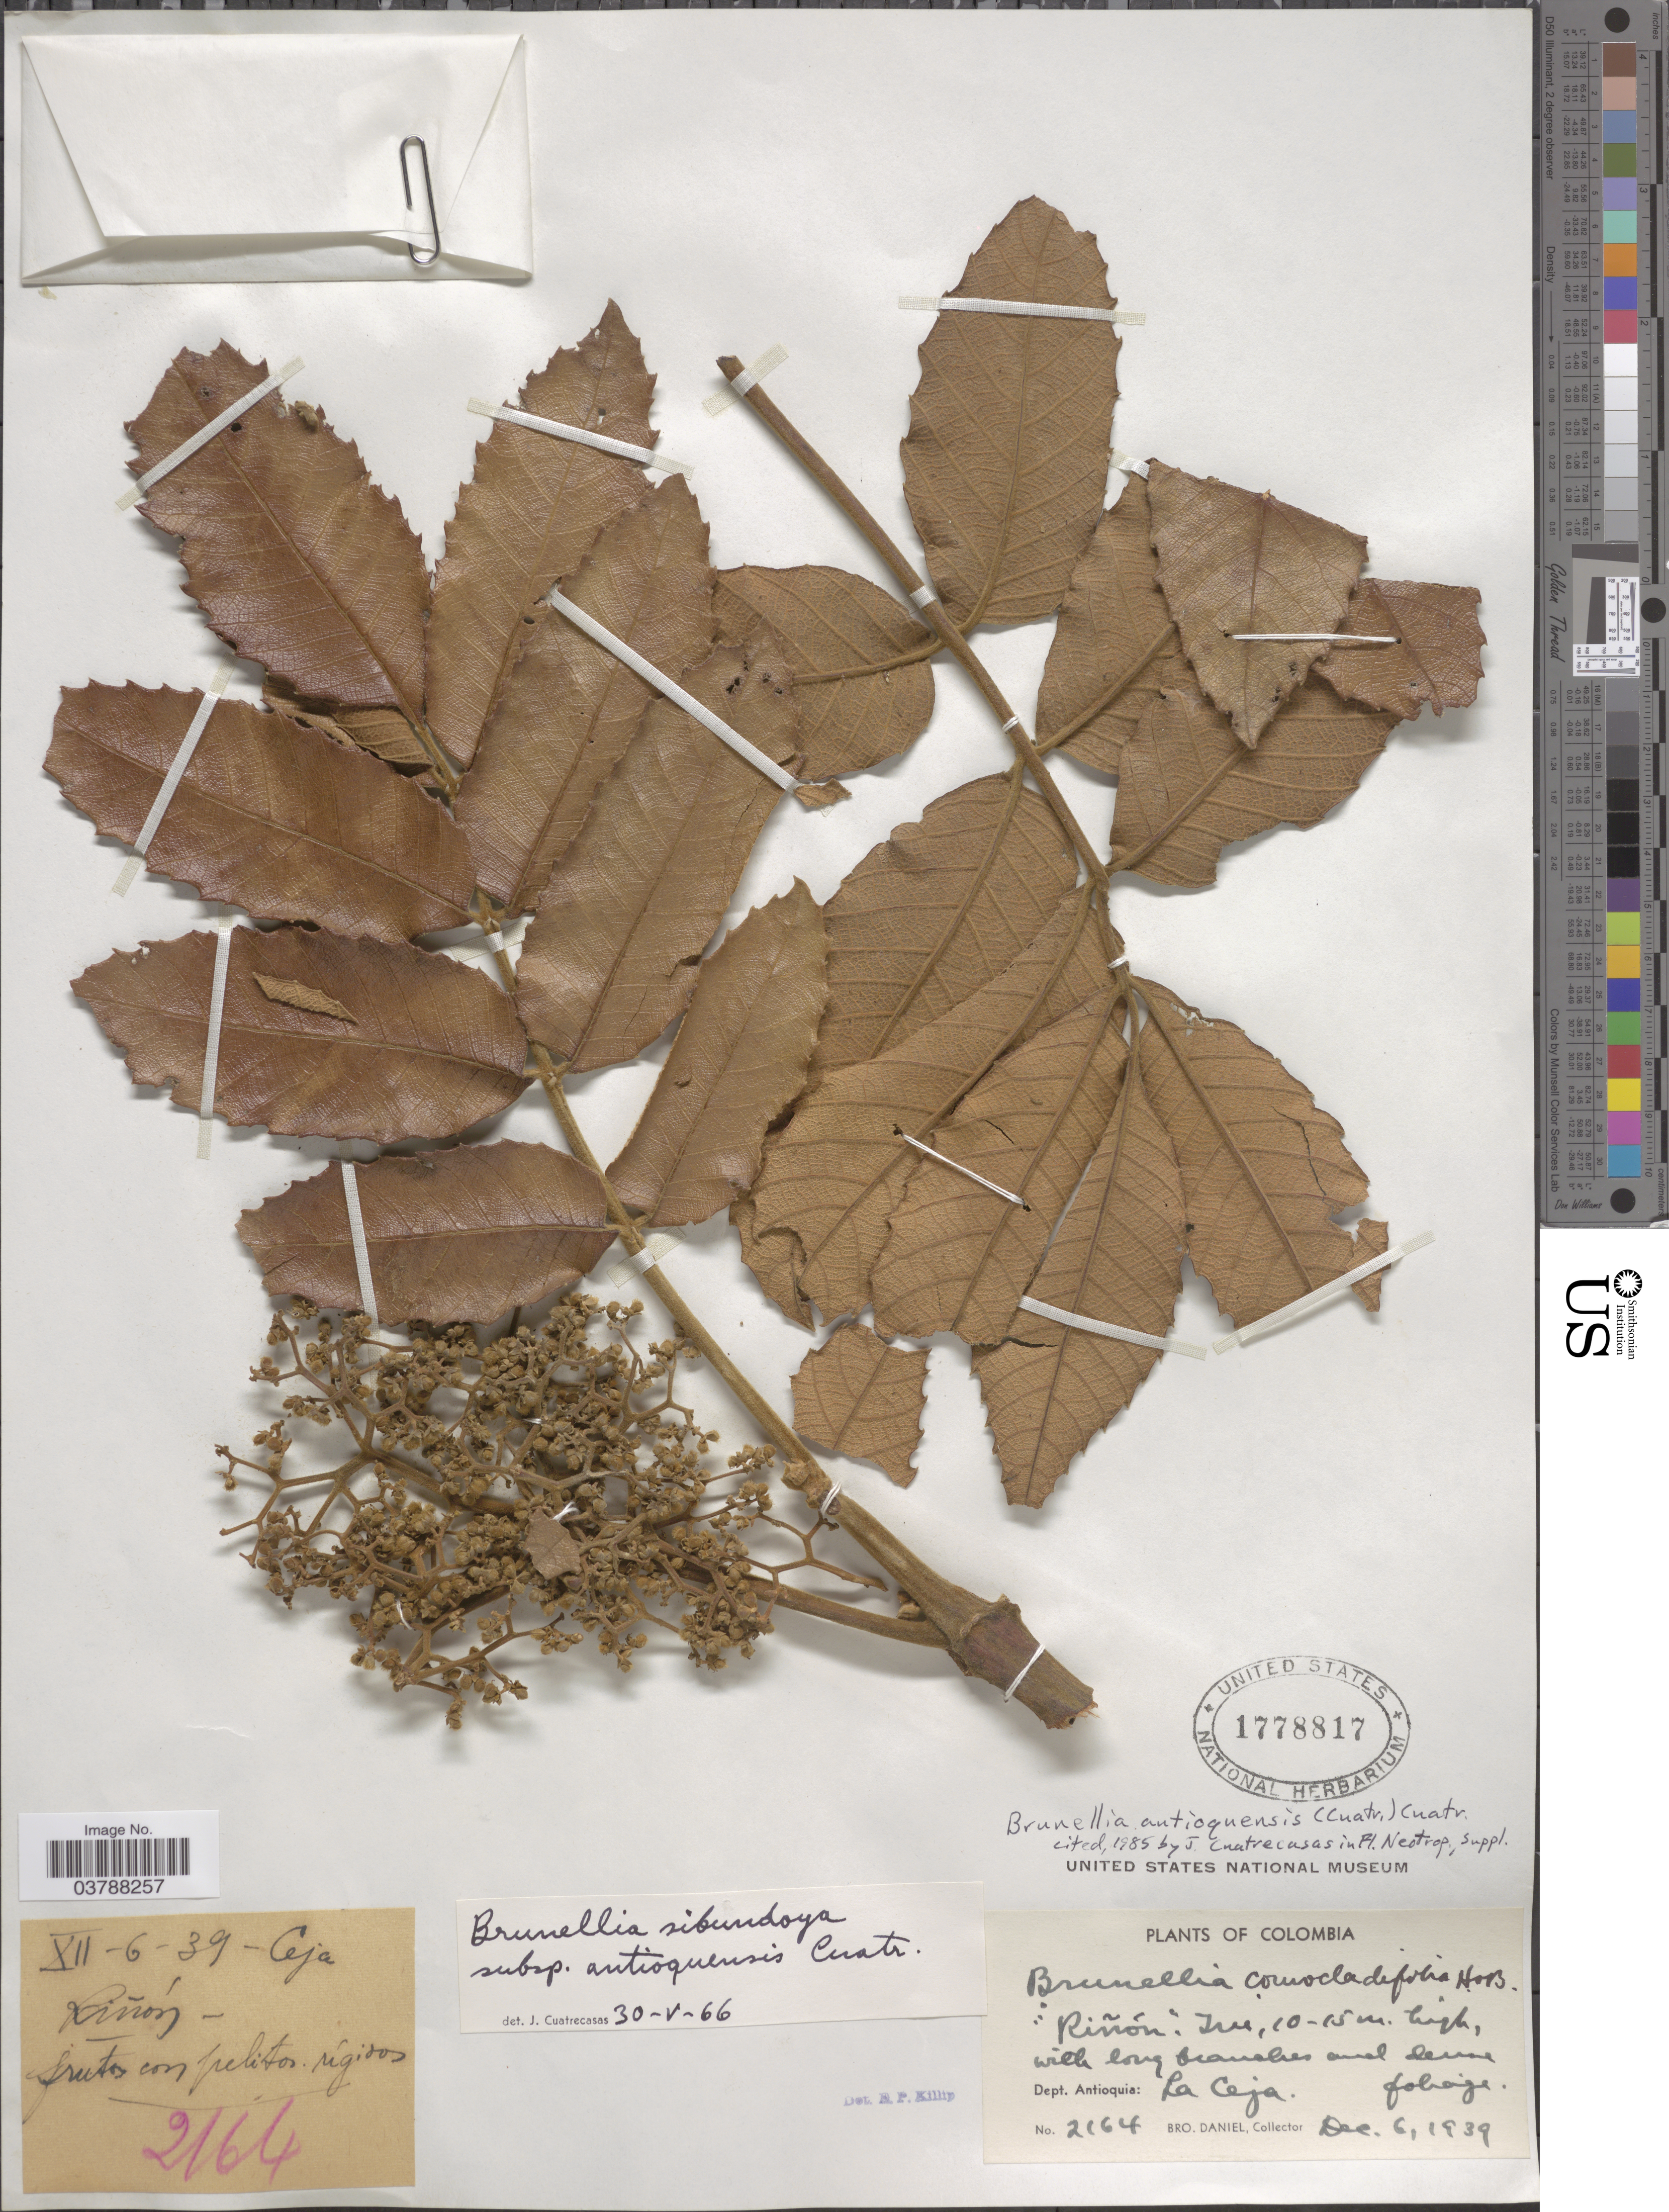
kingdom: Plantae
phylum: Tracheophyta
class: Magnoliopsida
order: Oxalidales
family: Brunelliaceae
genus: Brunellia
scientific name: Brunellia antioquensis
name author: (Cuatrec.) Cuatrec.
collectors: Bro. Daniel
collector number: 2164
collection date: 1939-12-06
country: Colombia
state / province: Antioquia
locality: Dept. Antioquia: La Ceja.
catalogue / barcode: US 1778817